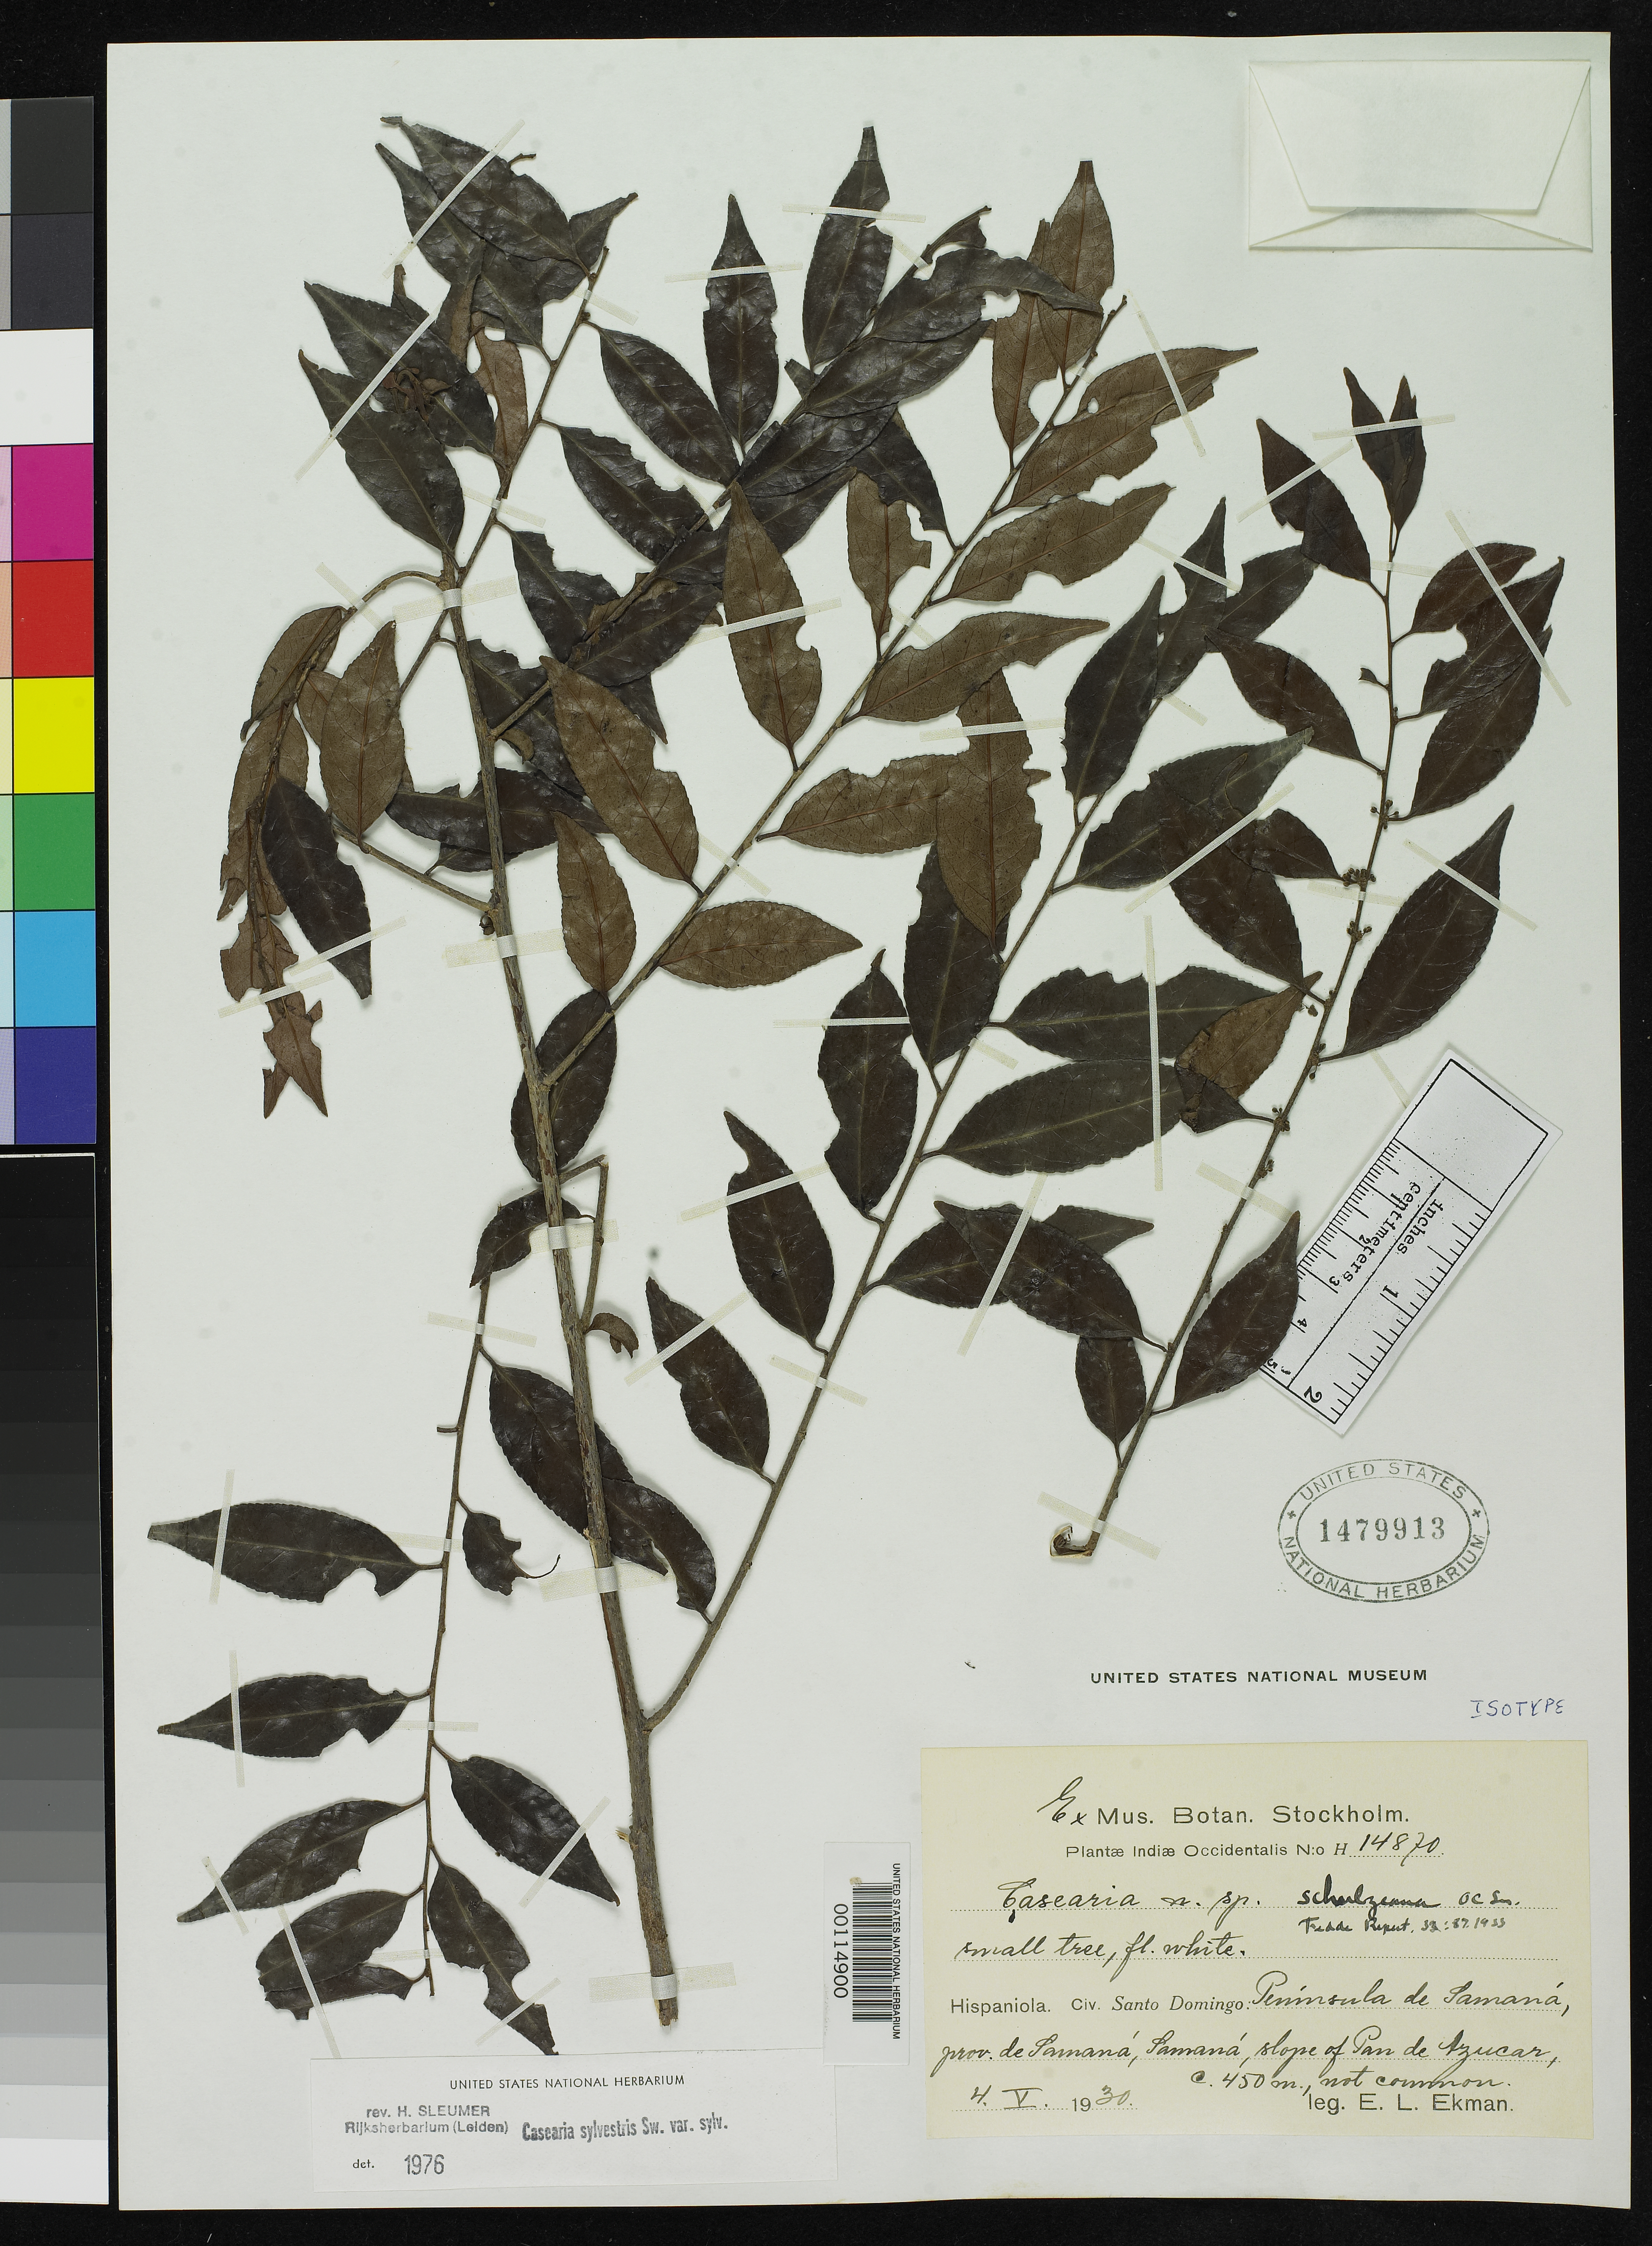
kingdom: Plantae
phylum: Tracheophyta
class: Magnoliopsida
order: Malpighiales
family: Salicaceae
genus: Casearia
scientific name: Casearia schulziana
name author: O.C. Schmidt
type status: Isotype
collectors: E. L. Ekman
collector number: H 14870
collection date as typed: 04 May 1930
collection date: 1930-05-04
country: Dominican Republic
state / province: Samaná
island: Hispaniola Island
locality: Slope of Pan de Azucar.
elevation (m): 450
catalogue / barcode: US 1479913